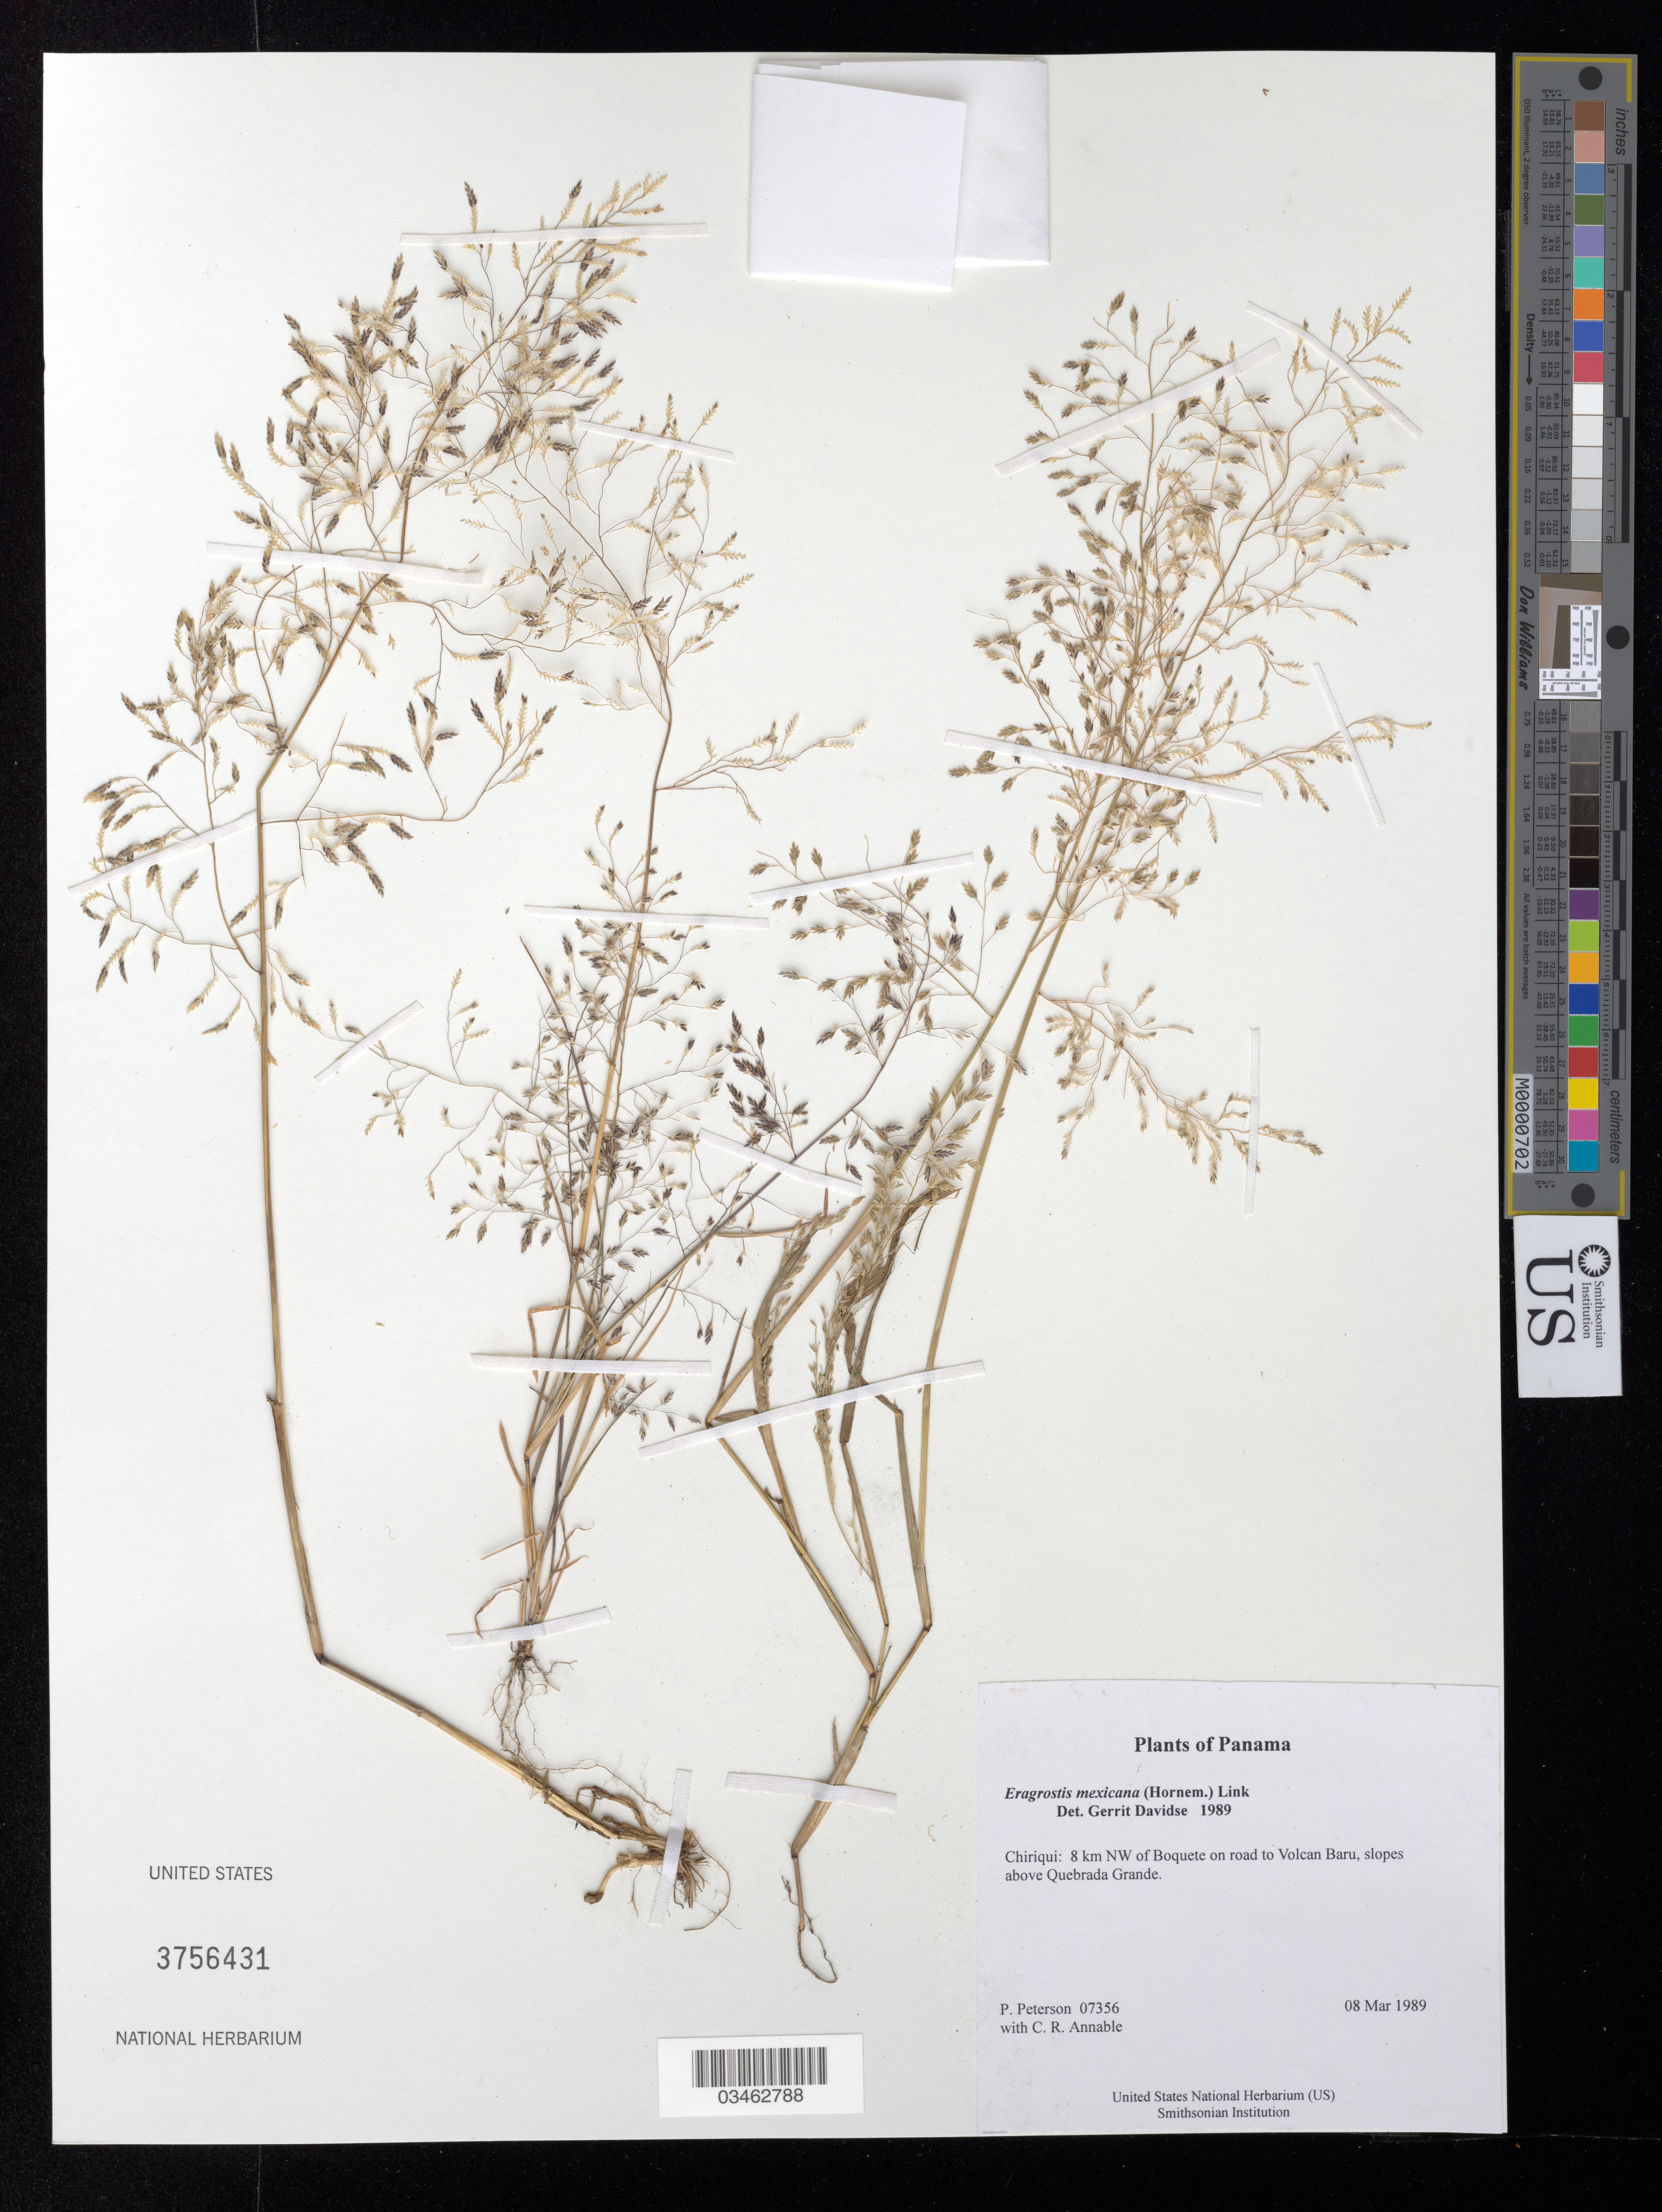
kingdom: Plantae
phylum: Tracheophyta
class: Liliopsida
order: Poales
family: Poaceae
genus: Eragrostis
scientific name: Eragrostis mexicana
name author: (Hornem.) Link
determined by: Davidse, Gerrit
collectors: P. M. Peterson & C. R. Annable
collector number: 07356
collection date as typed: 08 Mar 1989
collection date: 1989-03-08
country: Panama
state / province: Chiriqui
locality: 8 km NW of Boquete on road to Volcan Baru, slopes above Quebrada Grande.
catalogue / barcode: US 3756431